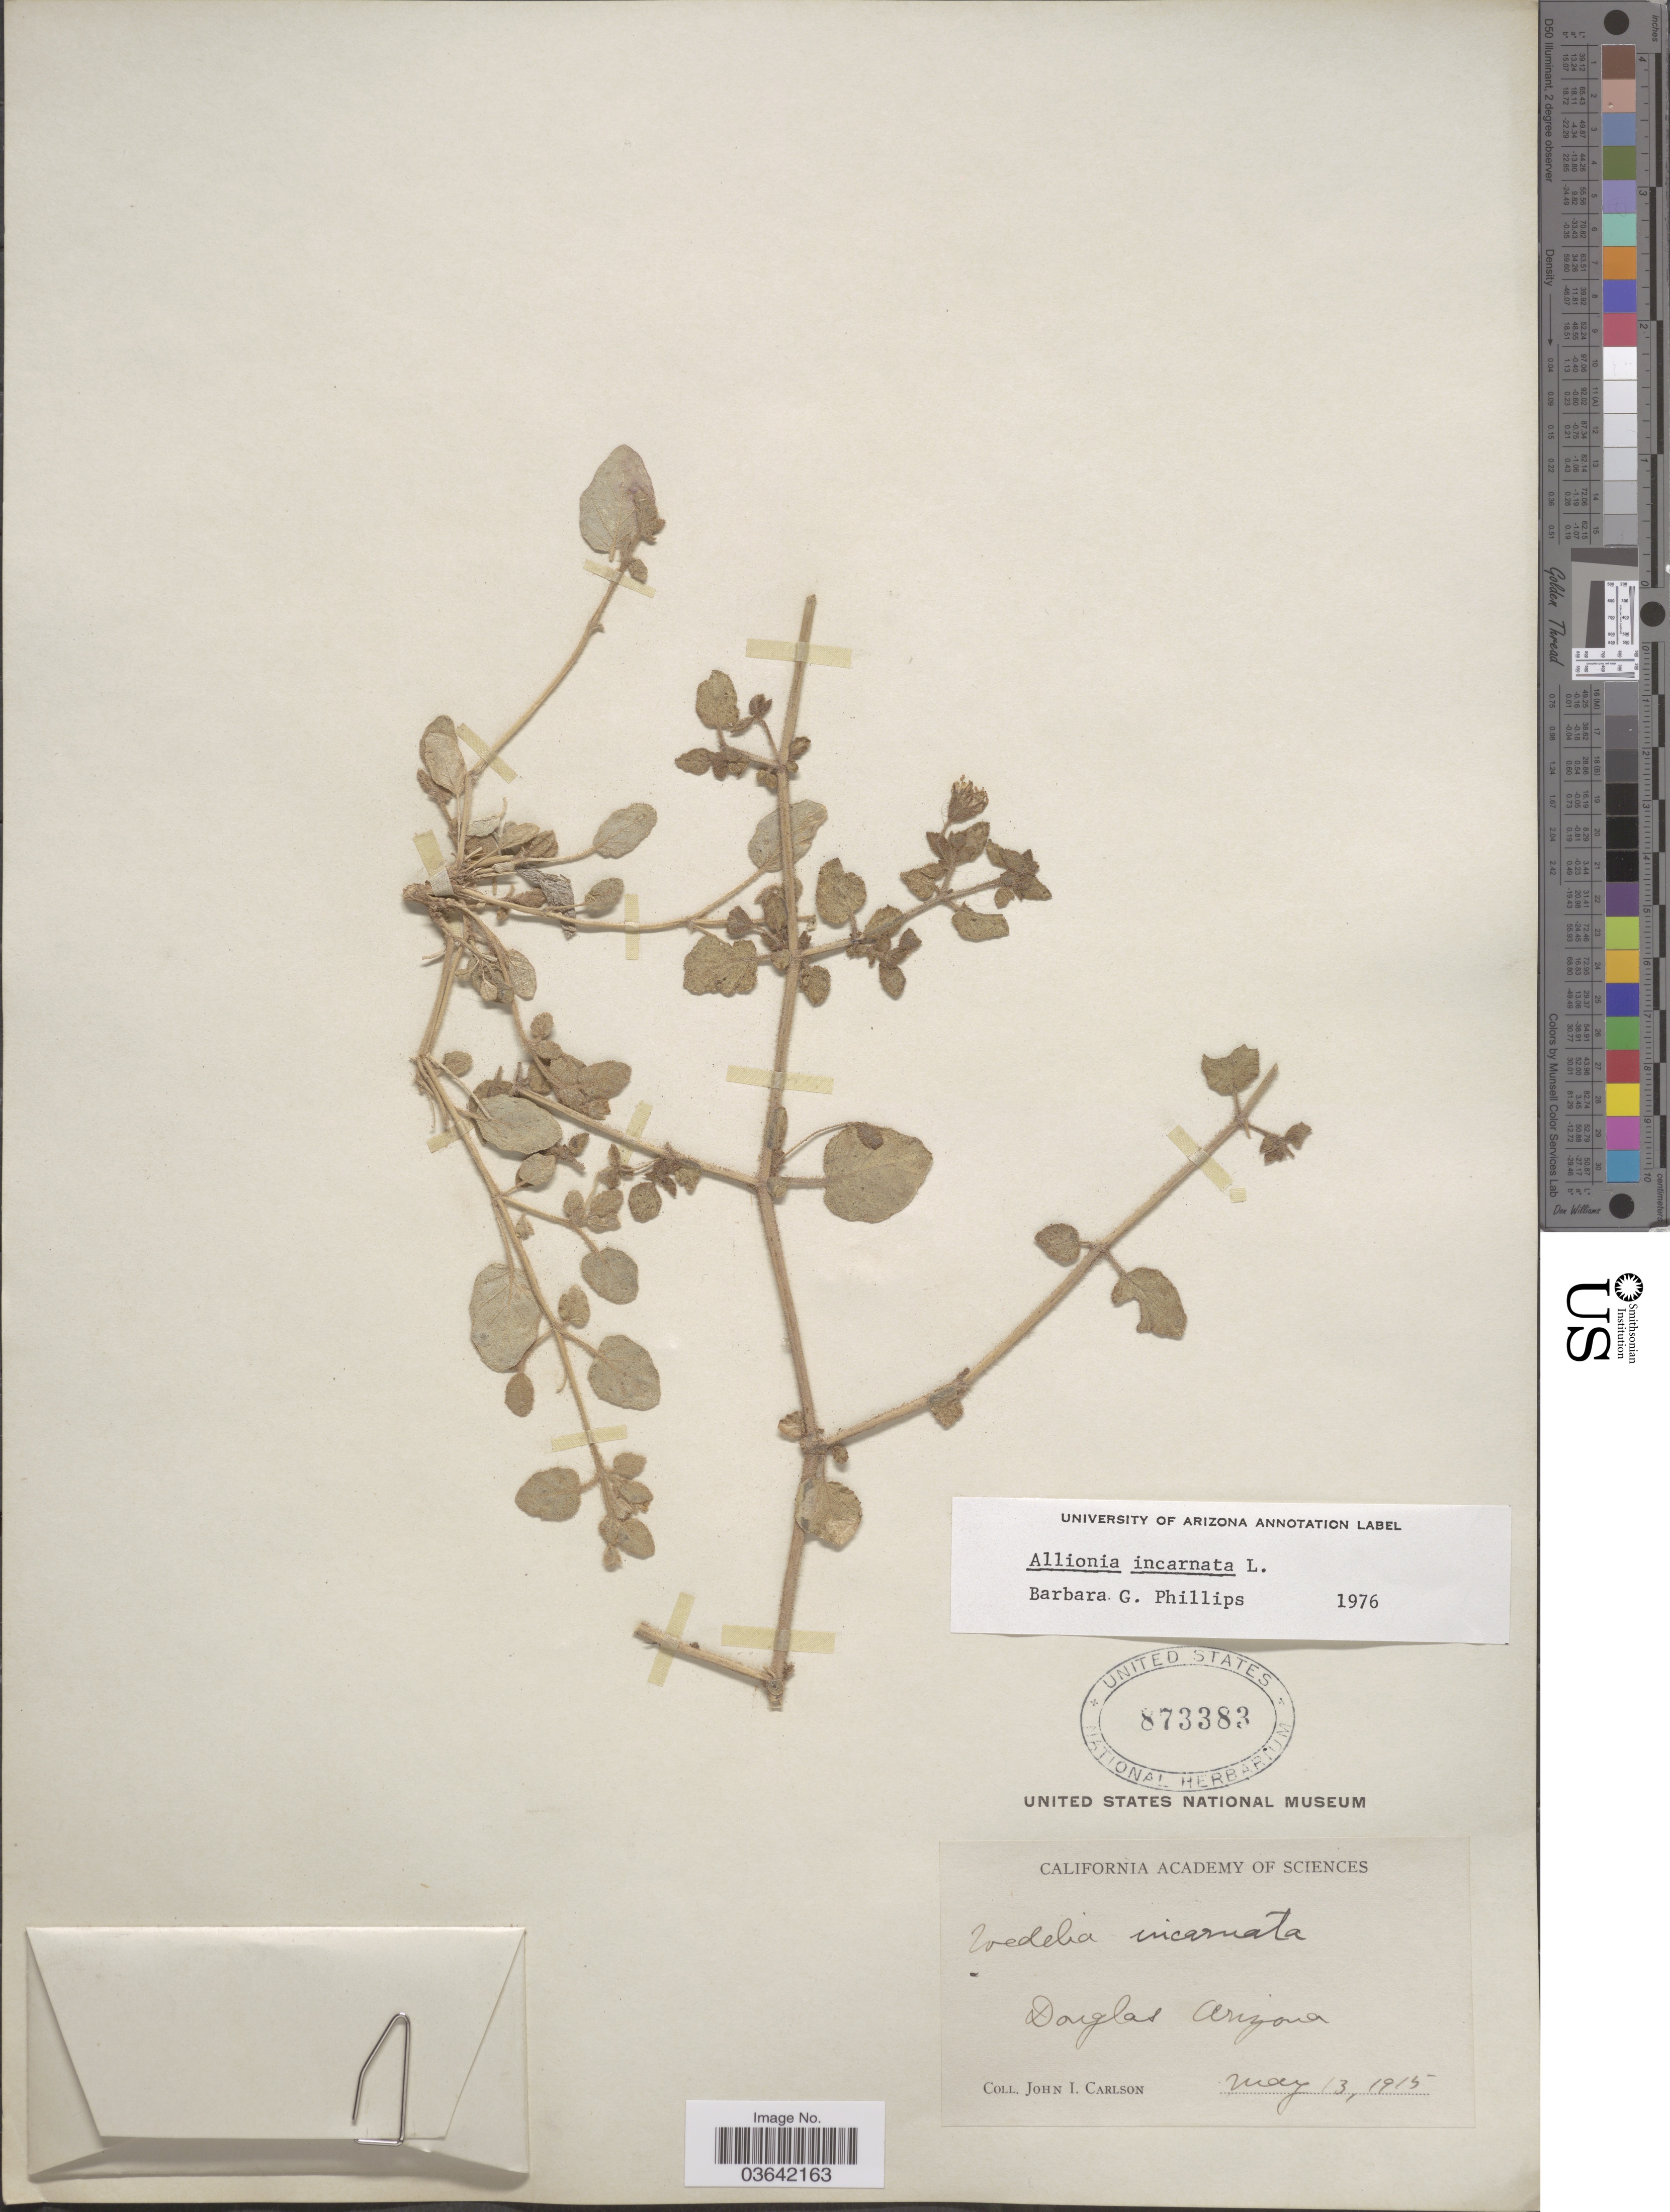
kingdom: Plantae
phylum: Tracheophyta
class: Magnoliopsida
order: Caryophyllales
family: Nyctaginaceae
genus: Allionia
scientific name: Allionia incarnata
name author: L.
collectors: J. Carlson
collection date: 1915-05-13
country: United States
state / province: Arizona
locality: Douglas.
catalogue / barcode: US 873383